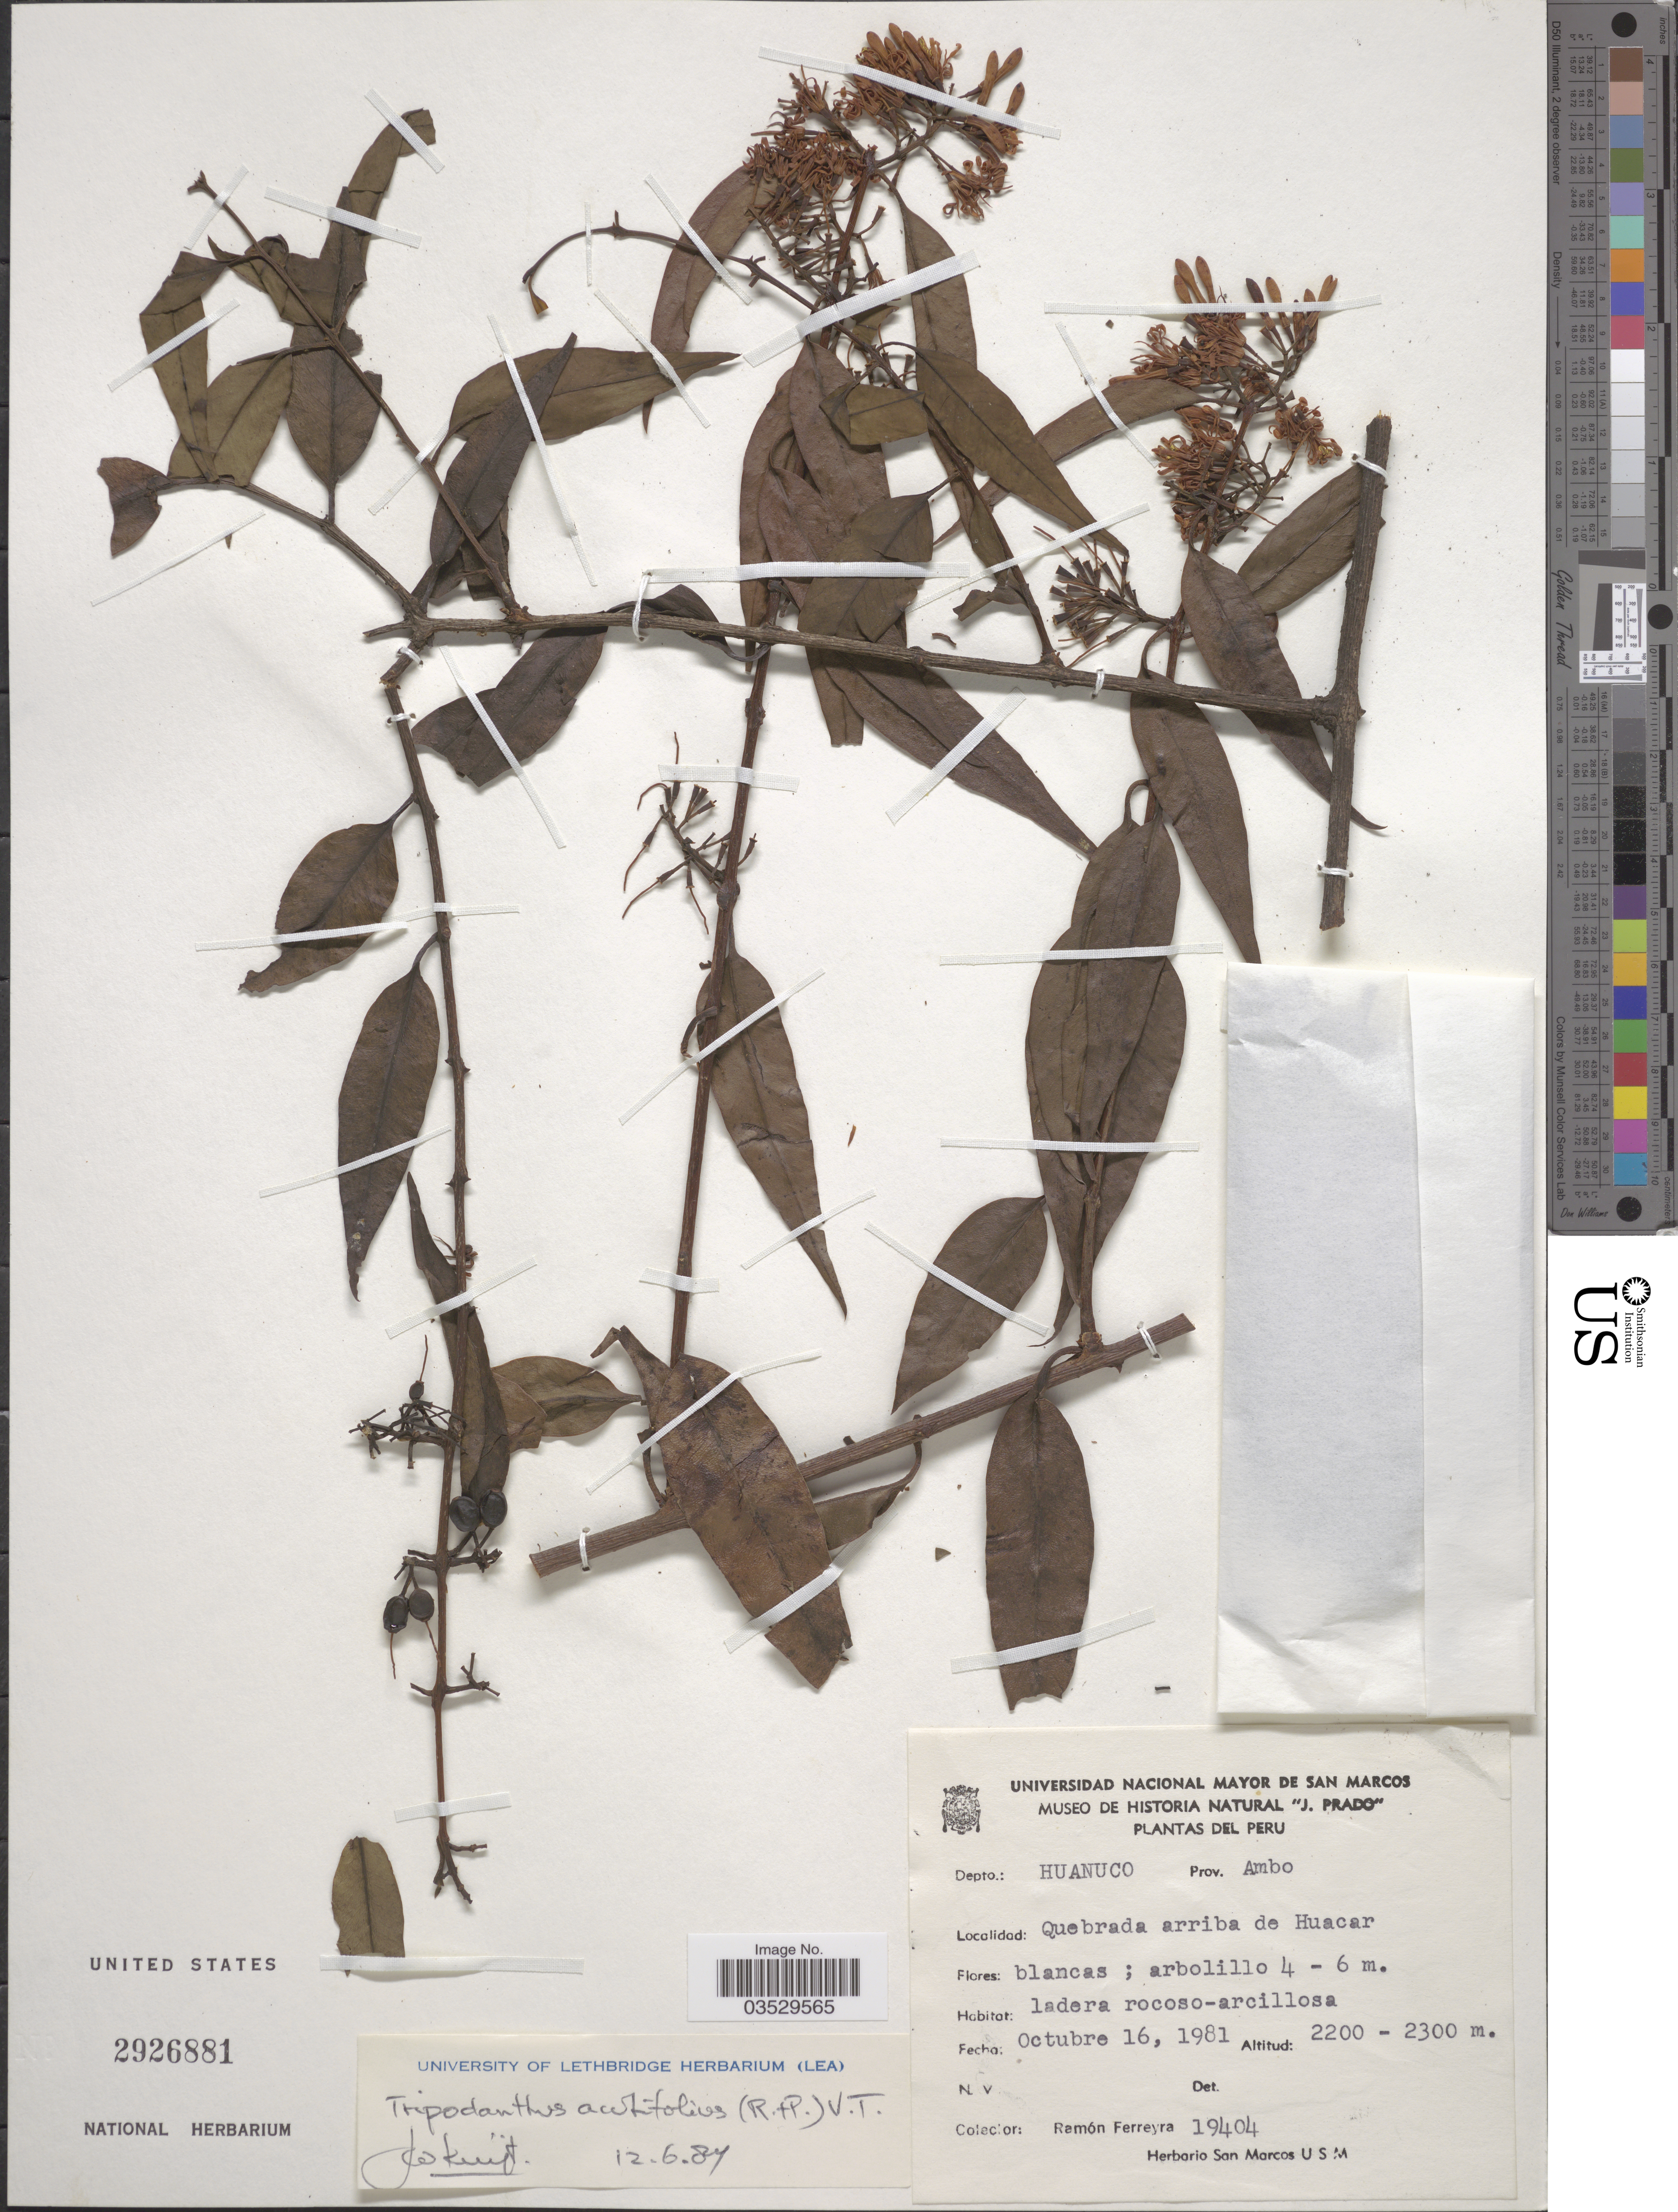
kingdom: Plantae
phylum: Tracheophyta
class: Magnoliopsida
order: Santalales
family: Loranthaceae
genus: Tripodanthus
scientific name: Tripodanthus acutifolius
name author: Tiegh.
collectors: R. A. Ferreyra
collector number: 19404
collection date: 1981-10-16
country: Peru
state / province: Huánuco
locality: Depto.: Huanuco Prov. Ambo. Quebrada arriba de Huacar.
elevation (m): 2200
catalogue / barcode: US 2926881